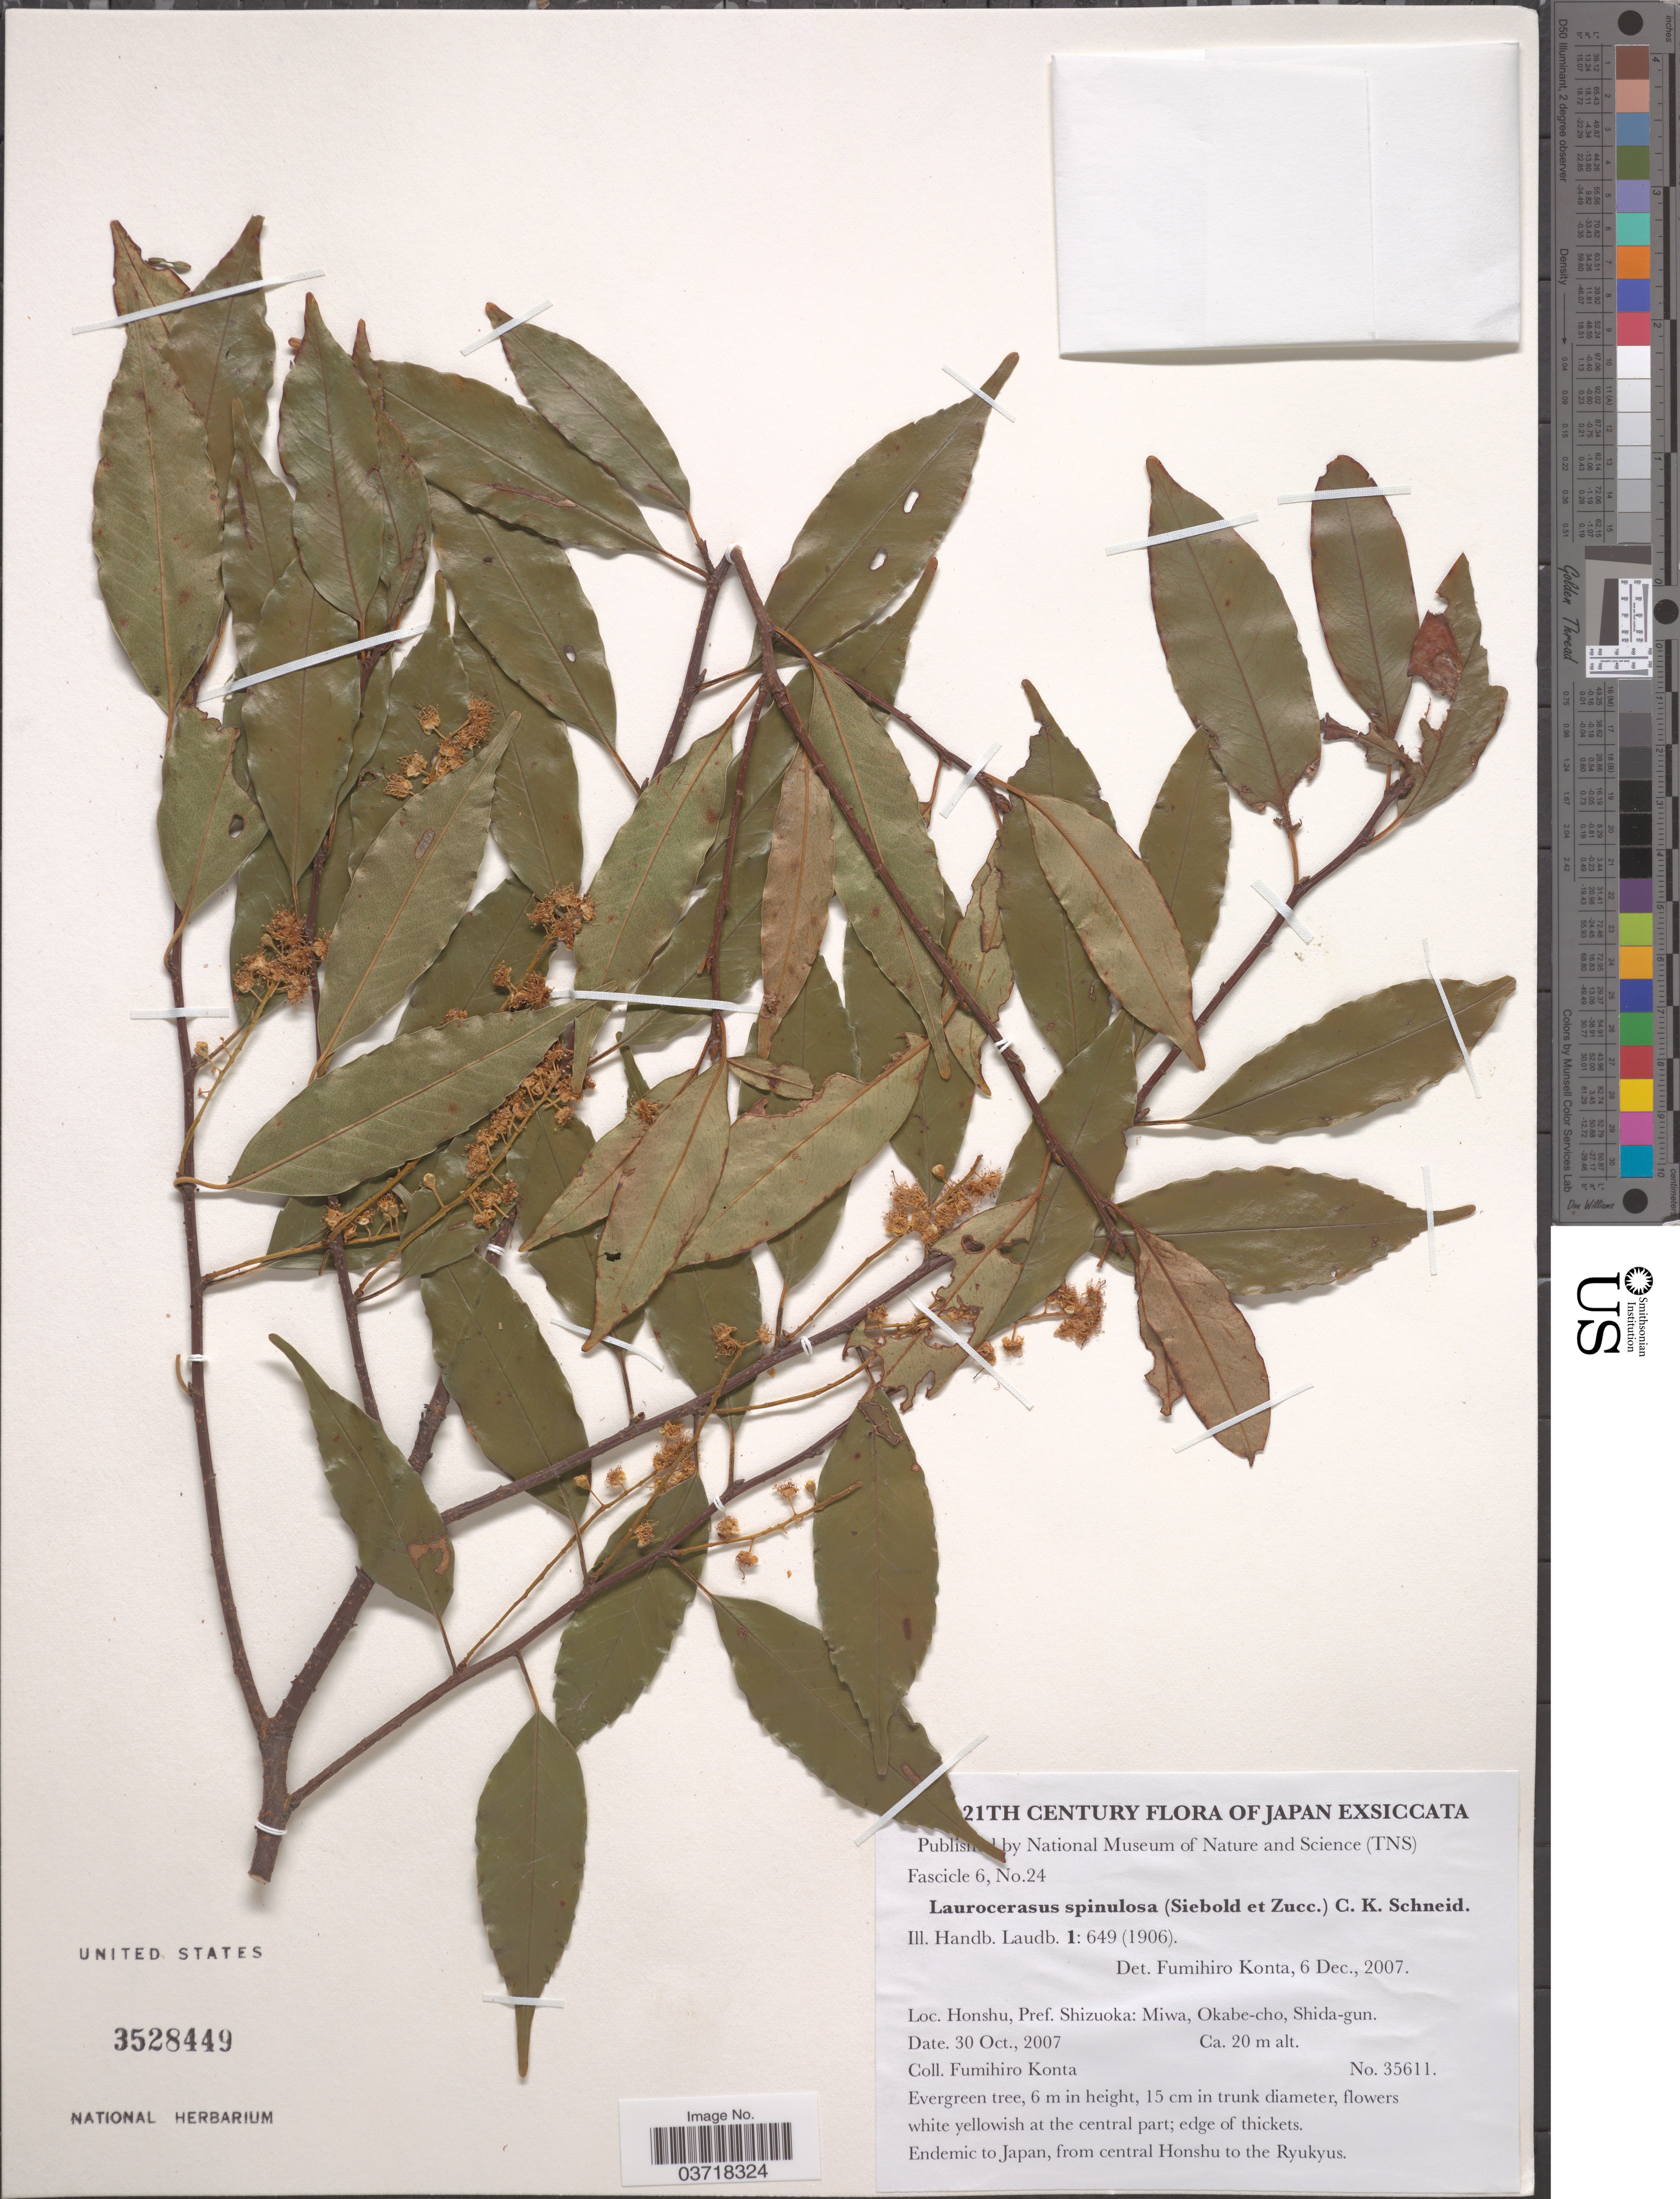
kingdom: Plantae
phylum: Tracheophyta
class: Magnoliopsida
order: Rosales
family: Rosaceae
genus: Prunus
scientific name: Prunus spinulosa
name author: Siebold & Zucc.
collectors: F. Konta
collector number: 35611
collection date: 2007-10-30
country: Japan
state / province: Sizuoka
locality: Honshu, Pref. Shizuoka: Miwa, Okabe-cho, Shida-gun. Endemic to Japan, from central Honshu to the Ryukyus.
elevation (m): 20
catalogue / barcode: US 3528449